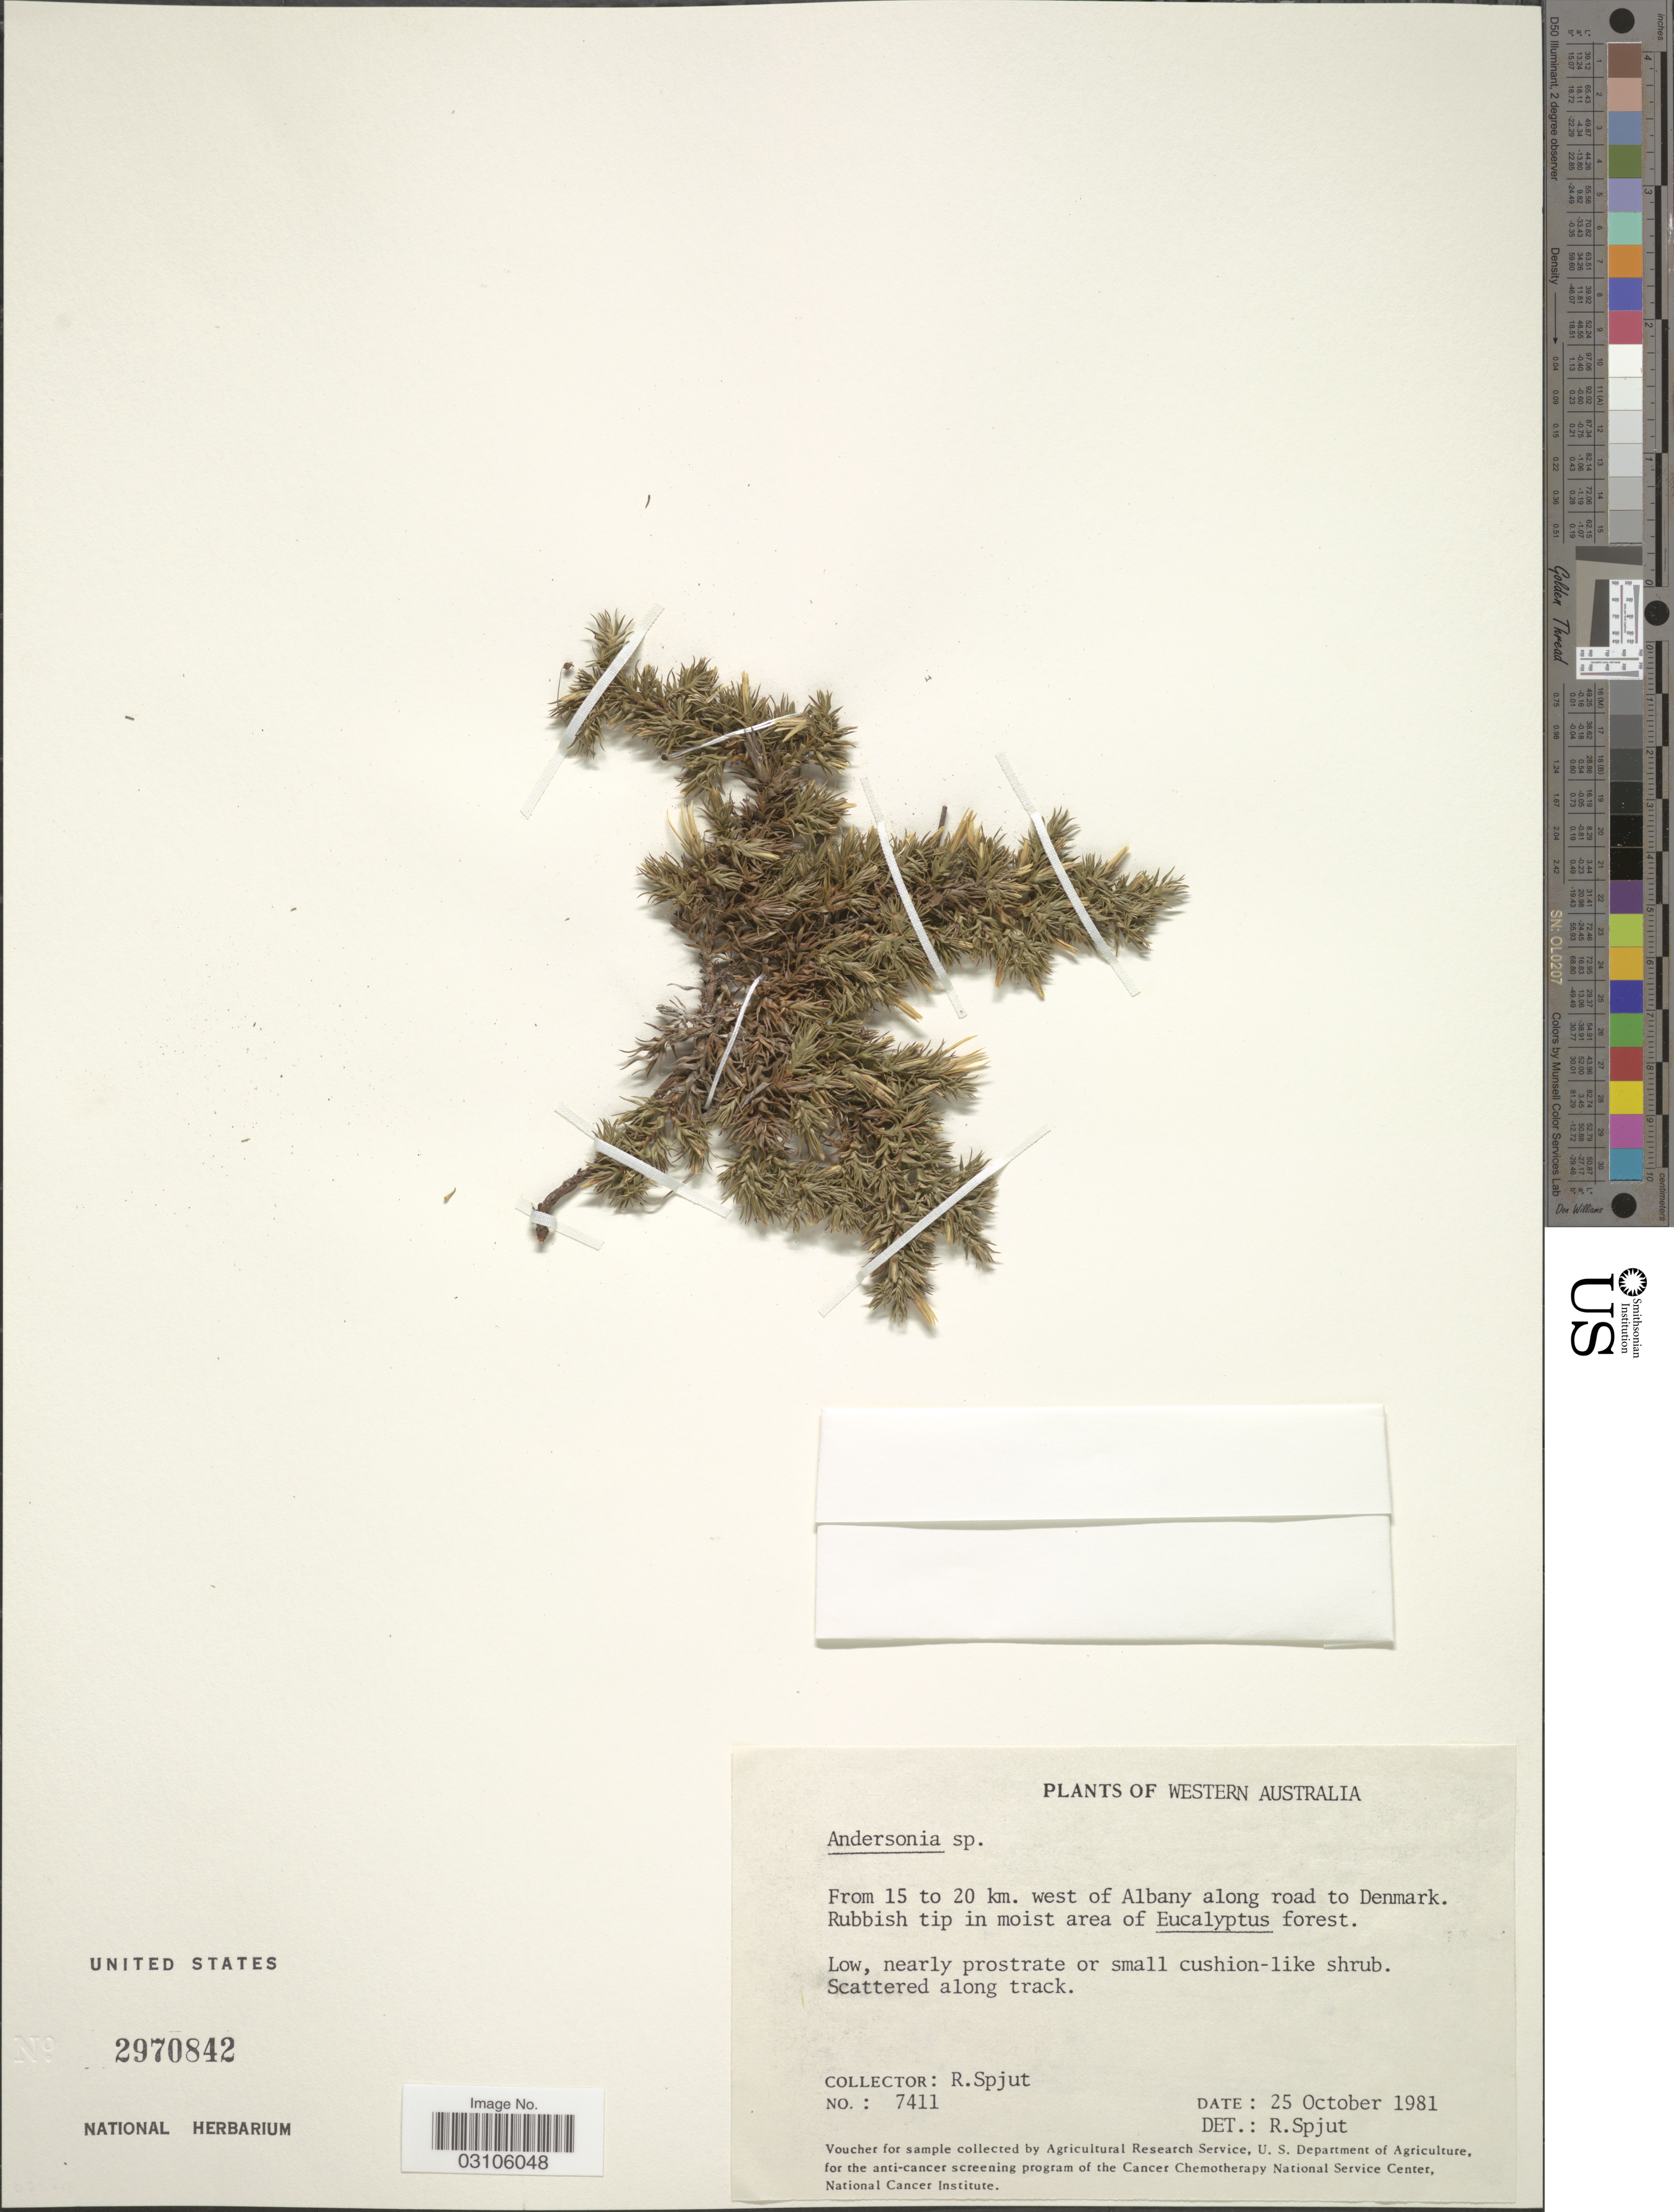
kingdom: Plantae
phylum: Tracheophyta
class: Magnoliopsida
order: Ericales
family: Ericaceae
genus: Andersonia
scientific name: Andersonia sp.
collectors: R. Spjut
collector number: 7411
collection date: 1981-10-25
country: Australia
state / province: Western Australia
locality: From 15 to 20 km. west of Albany along road to Denmark.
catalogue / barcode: US 2970842